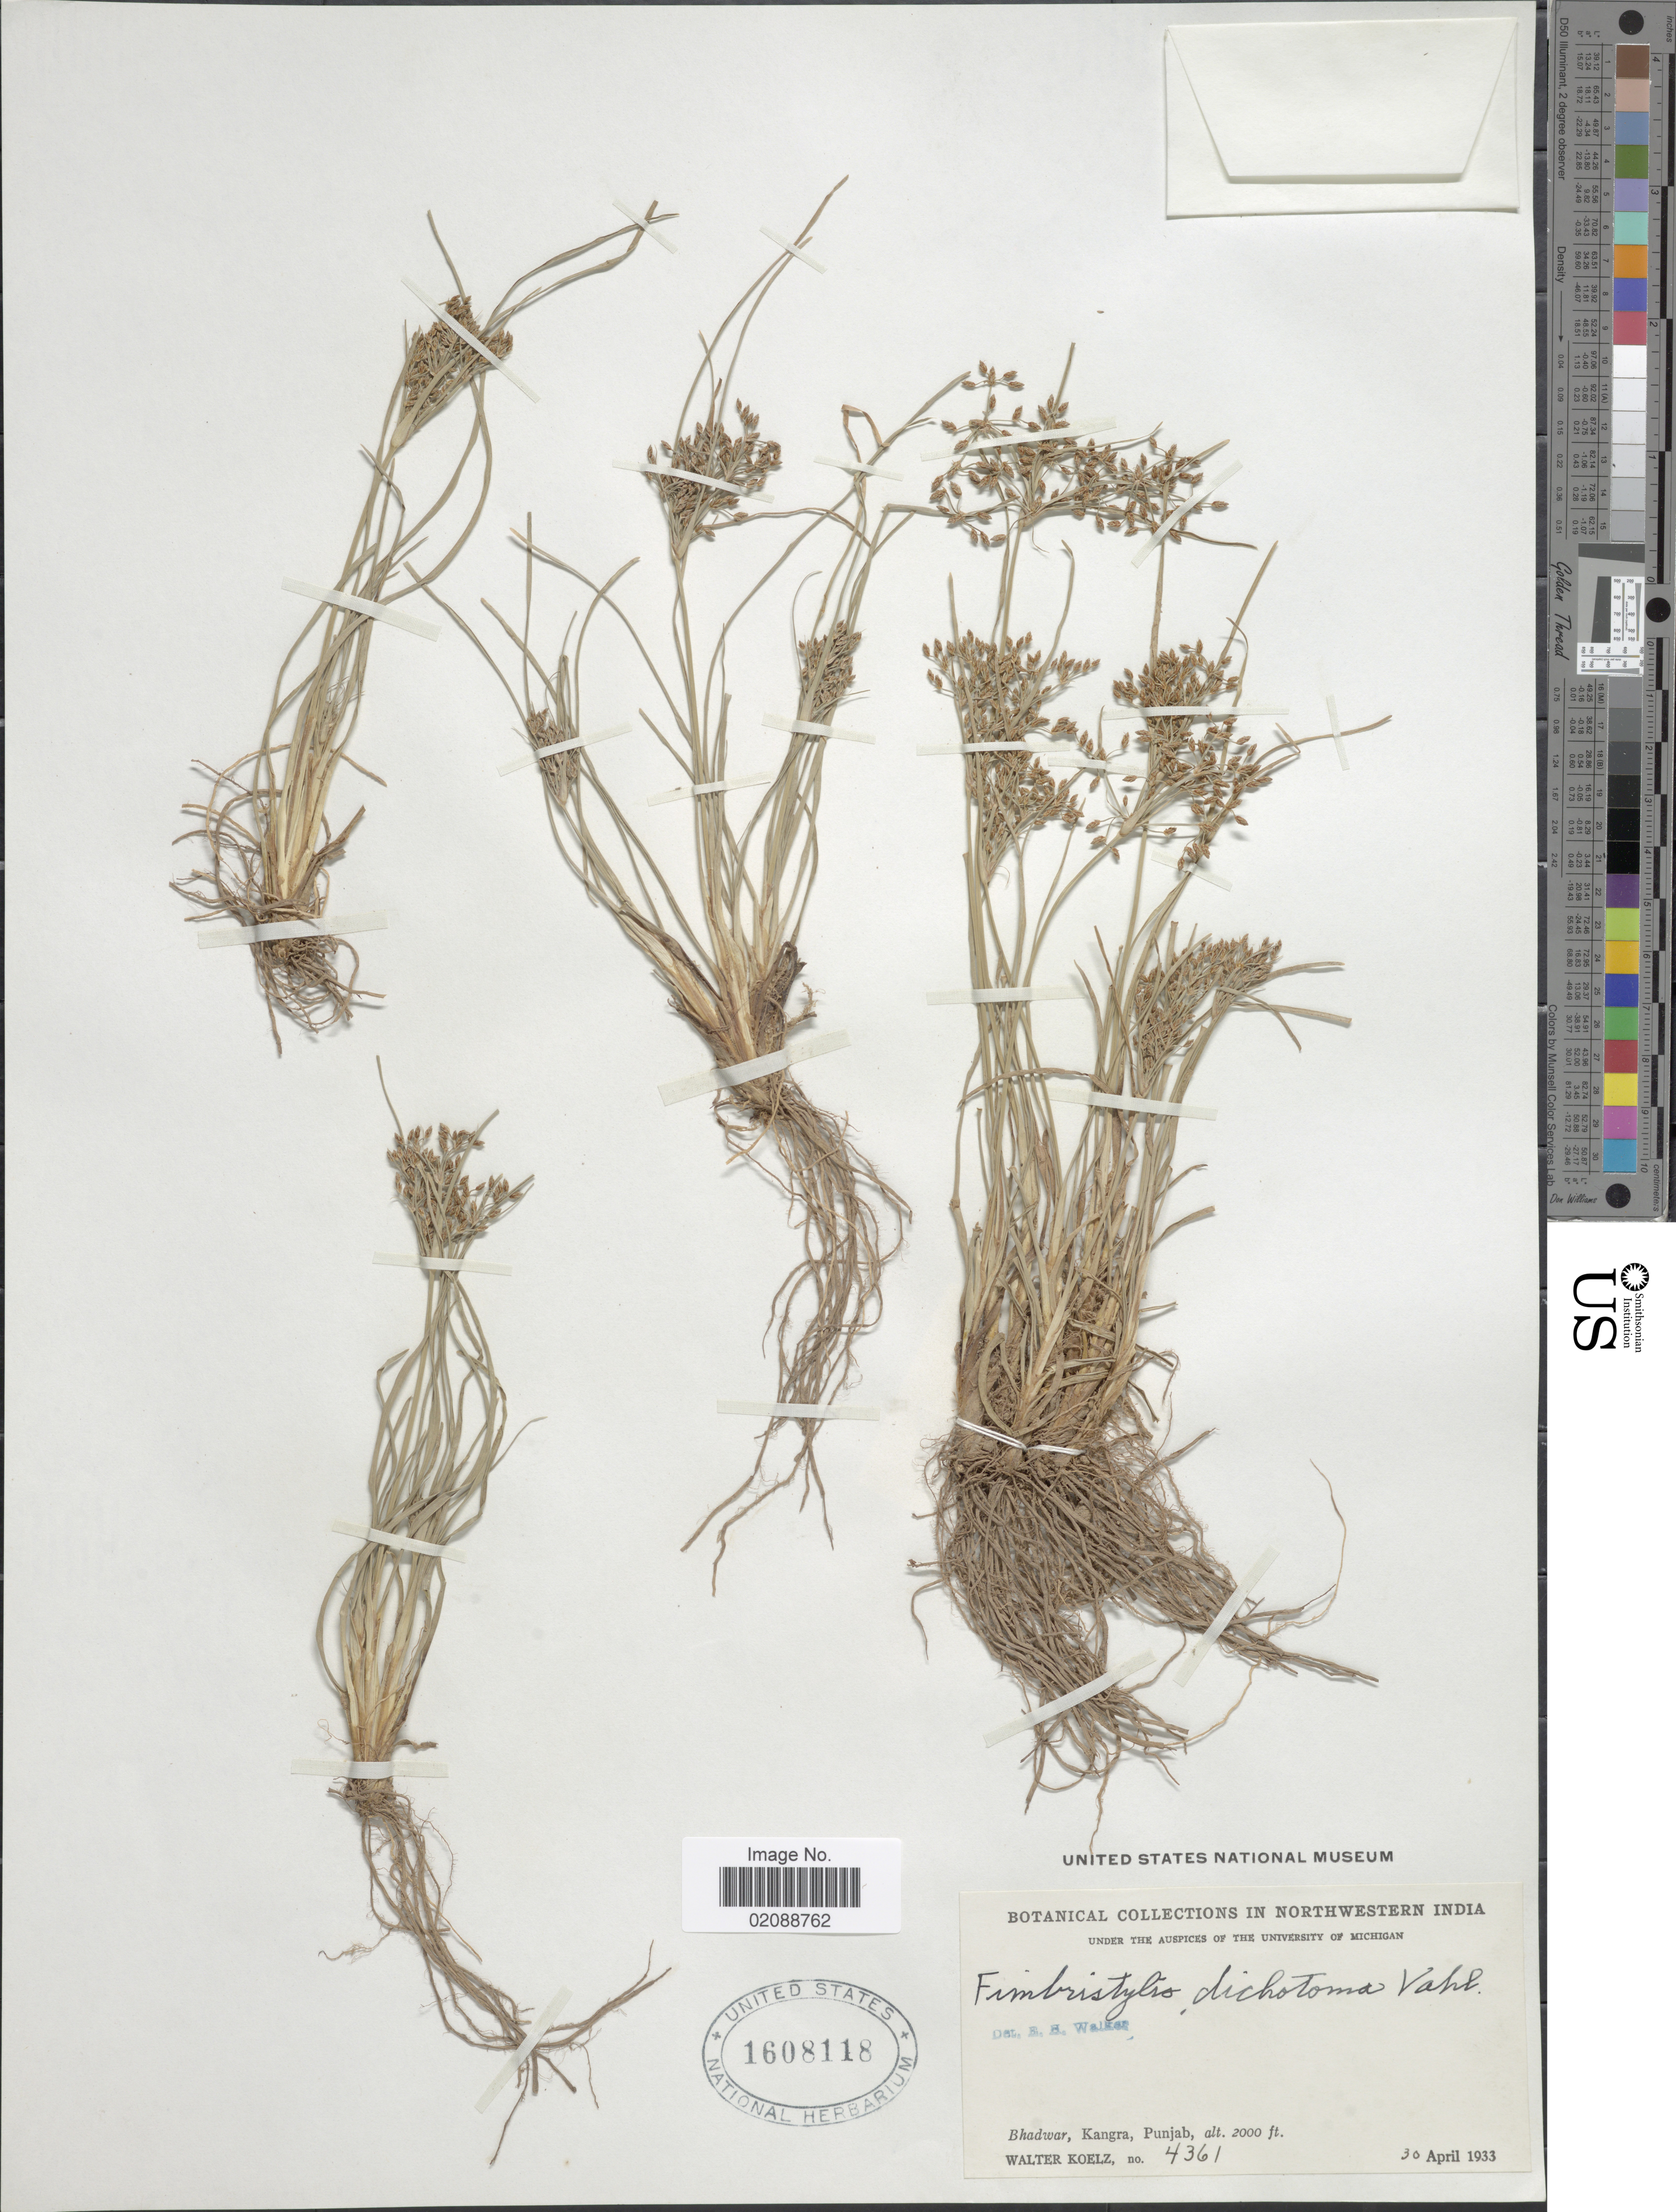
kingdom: Plantae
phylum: Tracheophyta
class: Liliopsida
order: Poales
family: Cyperaceae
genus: Fimbristylis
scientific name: Fimbristylis bisumbellata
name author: (Forssk.) Bubani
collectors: W. N. Koelz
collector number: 4361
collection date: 1933-04-30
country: India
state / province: Punjab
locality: Bhadwar, Kangra, Punjab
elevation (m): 610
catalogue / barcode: US 1608118